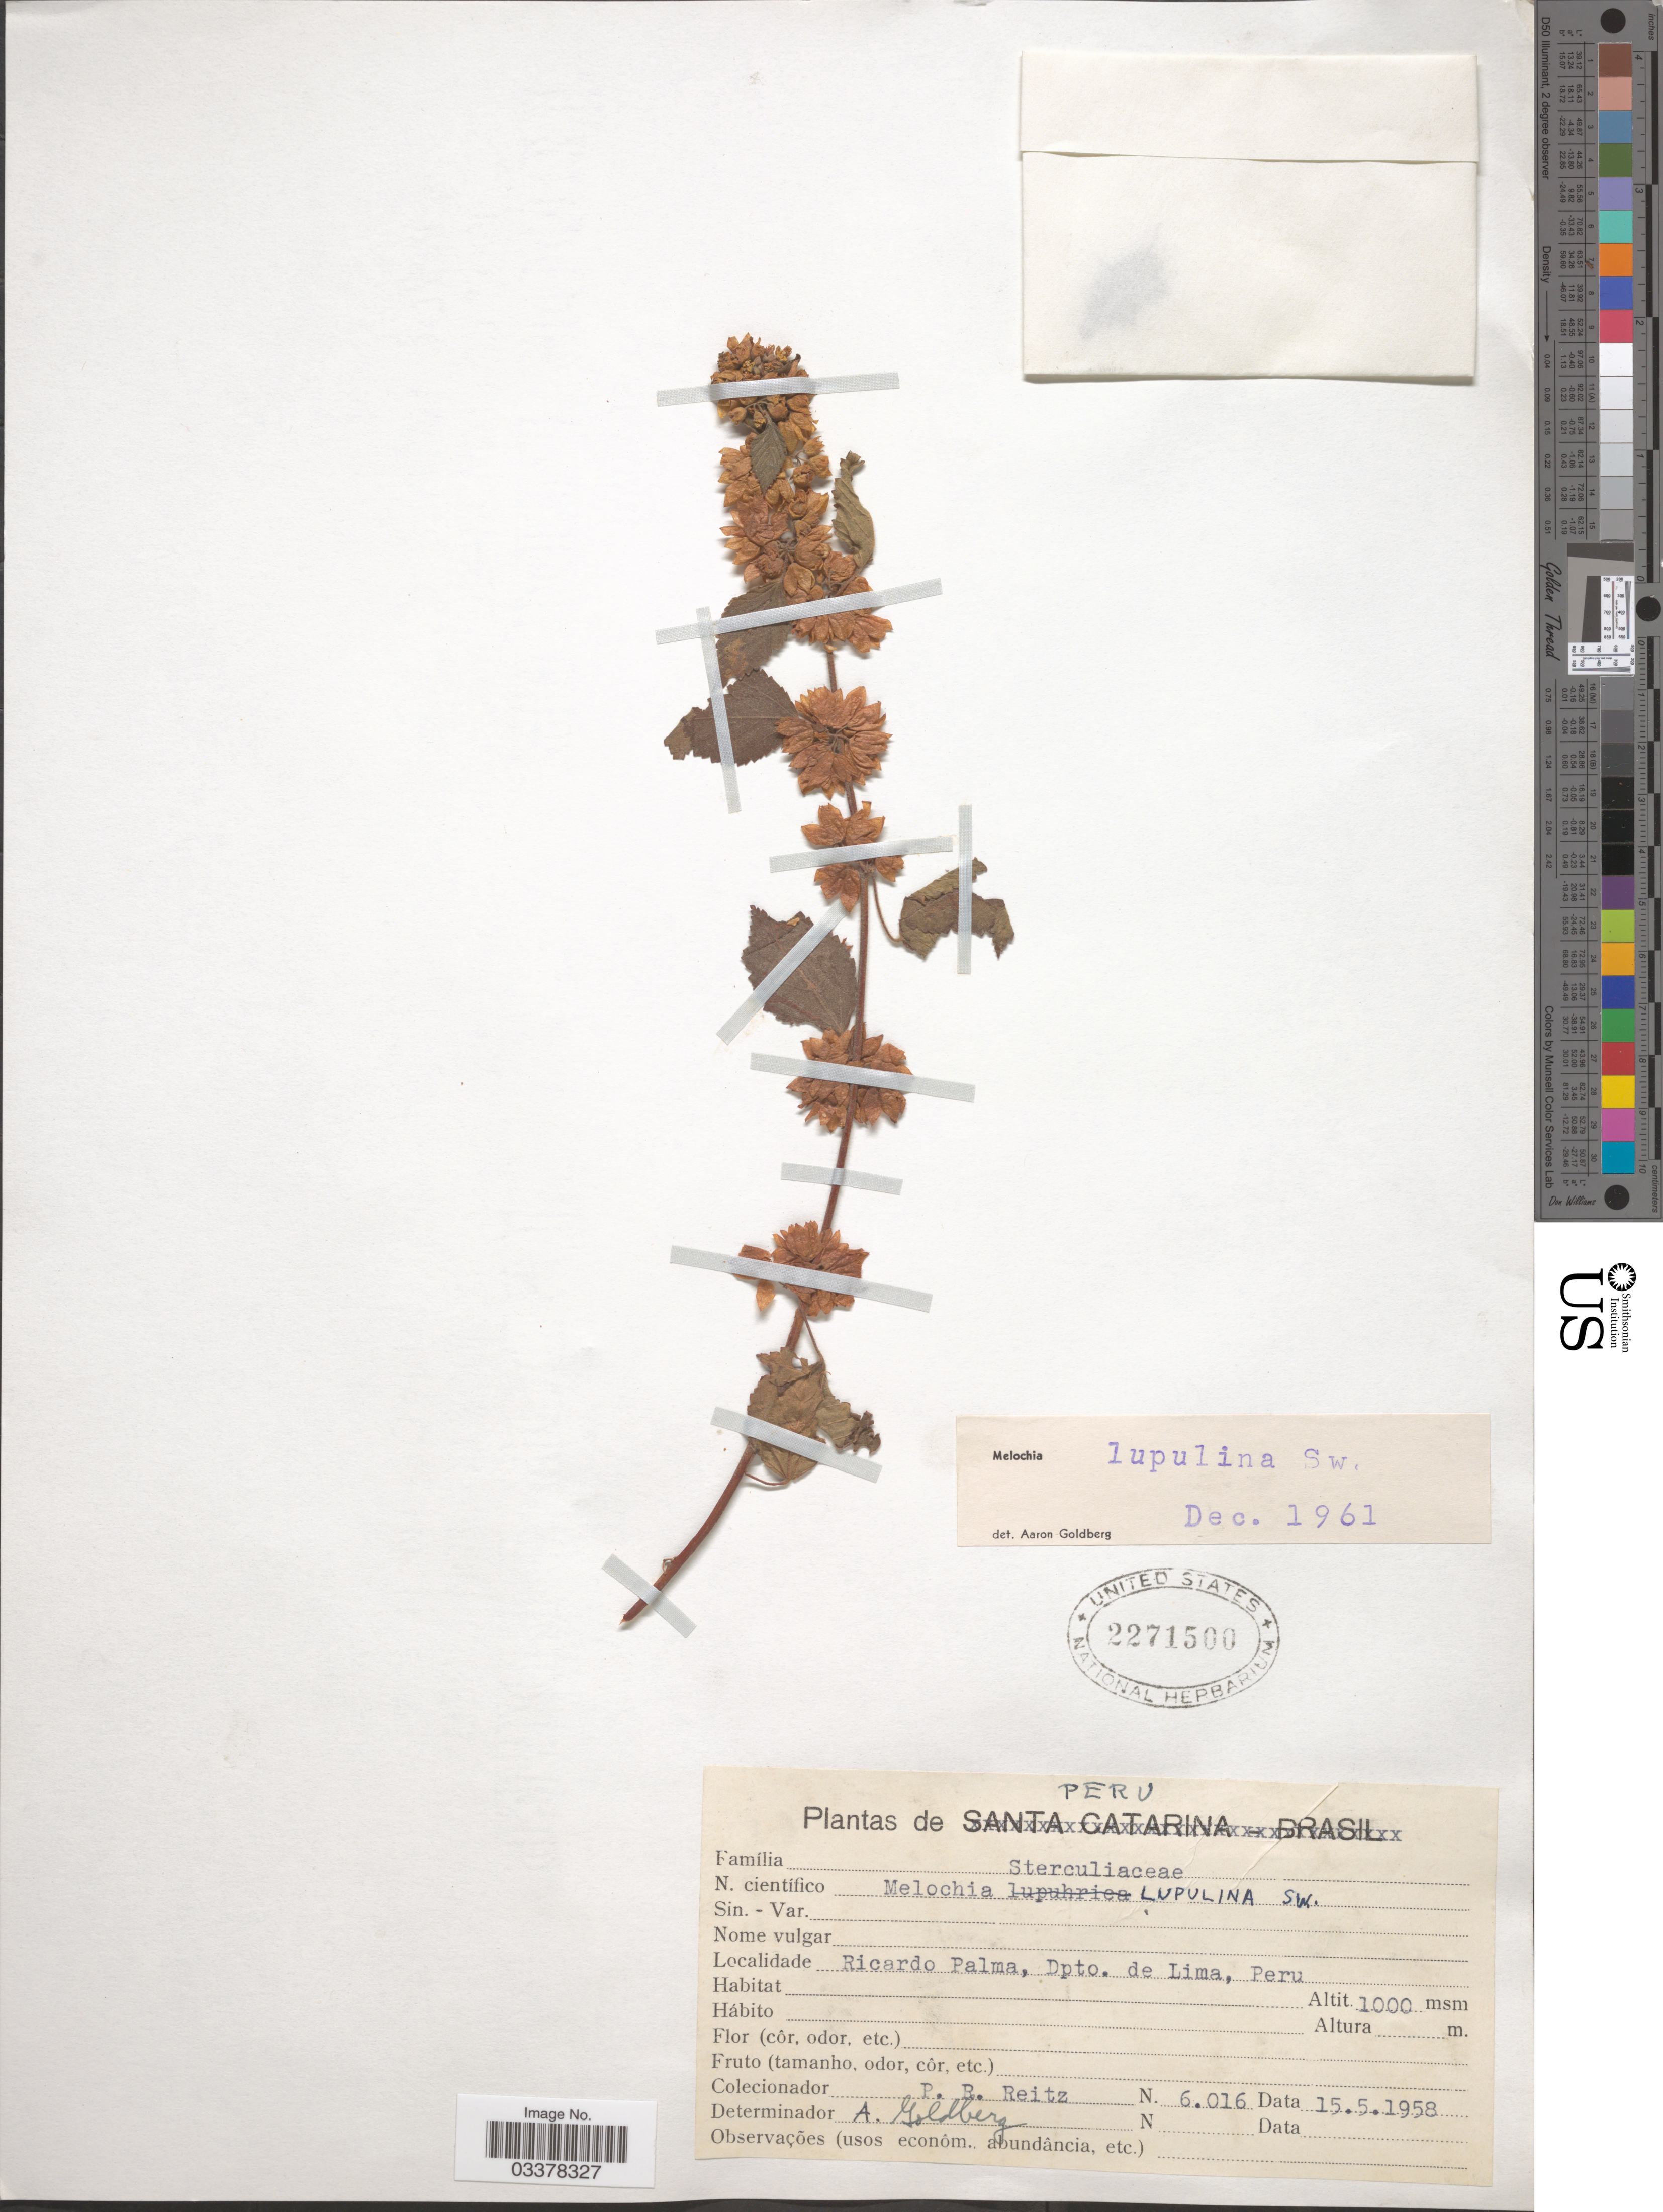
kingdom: Plantae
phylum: Tracheophyta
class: Magnoliopsida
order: Malvales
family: Malvaceae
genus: Melochia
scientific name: Melochia lupulina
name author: Sw.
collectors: R. Reitz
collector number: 6016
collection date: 1958-05-15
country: Peru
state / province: Lima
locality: Ricardo Palma, Dpto. de Lima.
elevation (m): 1000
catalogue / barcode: US 2271500